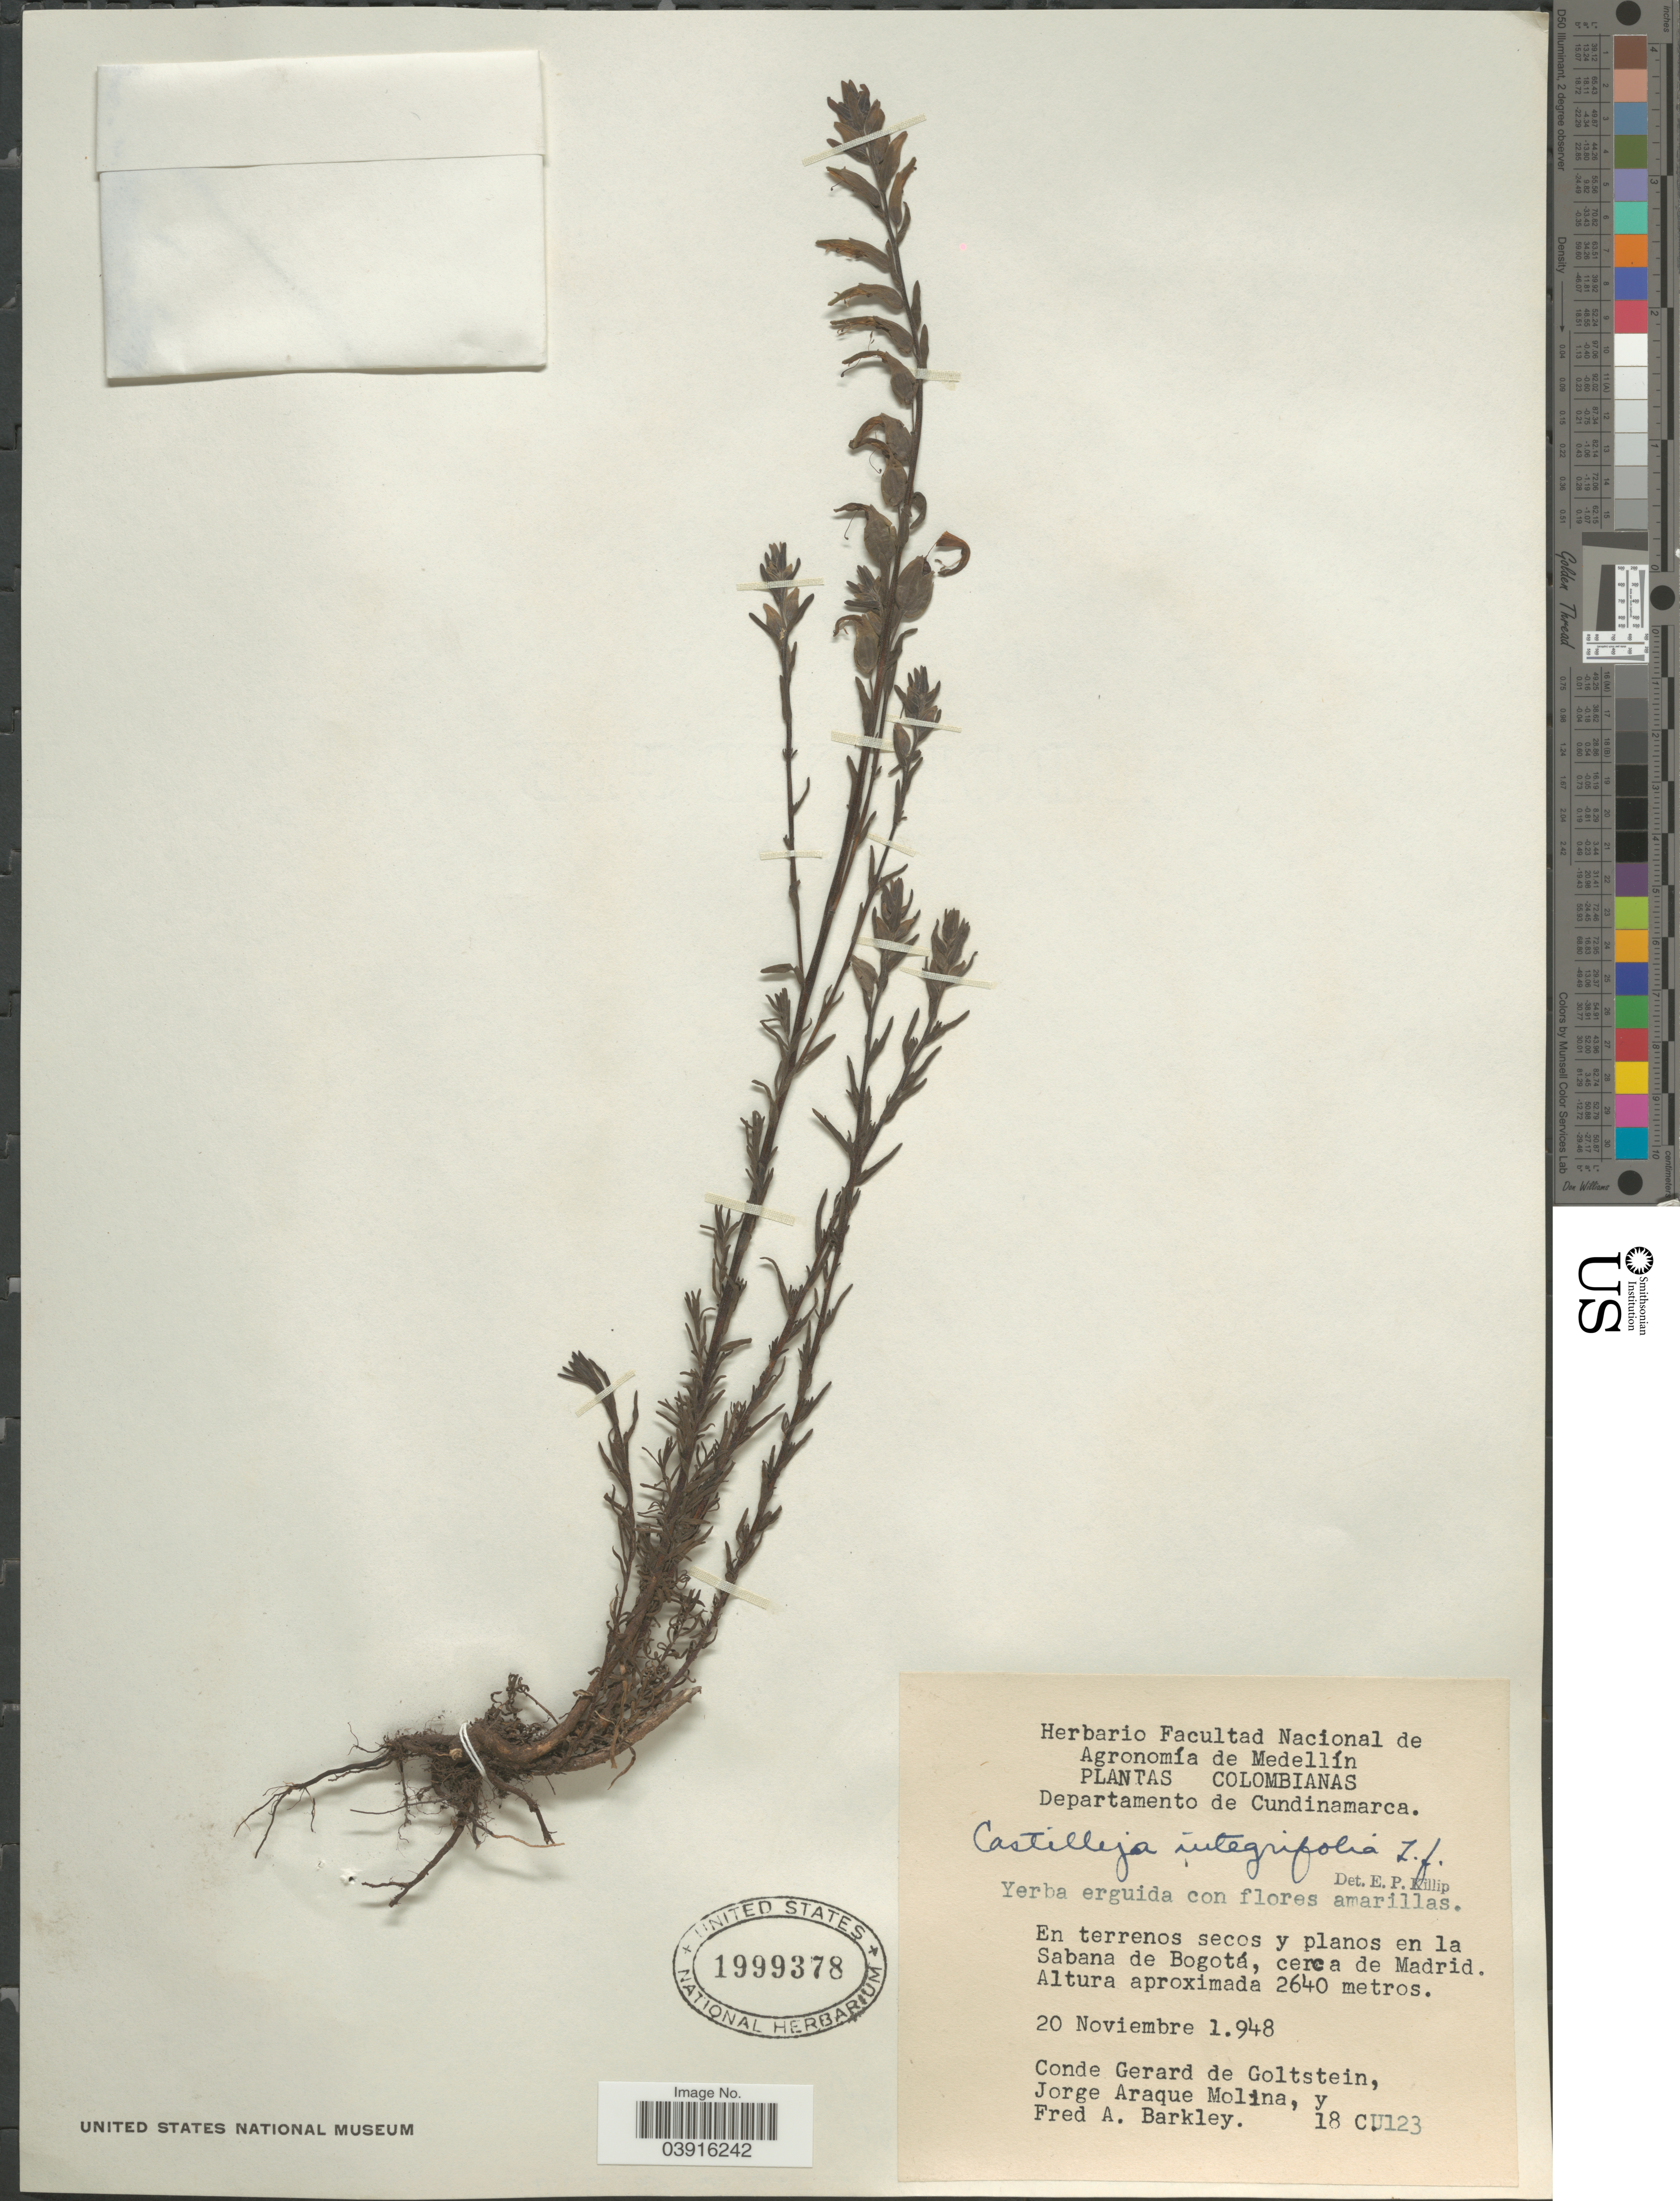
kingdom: Plantae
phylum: Tracheophyta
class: Magnoliopsida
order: Lamiales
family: Orobanchaceae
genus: Castilleja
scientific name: Castilleja fissifolia var. integrifolia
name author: (L. f.) Wedd.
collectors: C. Goltstein, J. A. Molina & F. A. Barkley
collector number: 18 CU123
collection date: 1948-11-20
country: Colombia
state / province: Cundinamarca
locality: Departamento de Cundinamarca. En terrenos secos y planos en la Sabana de Bogotá, cerca de Madrid.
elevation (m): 2640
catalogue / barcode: US 1999378